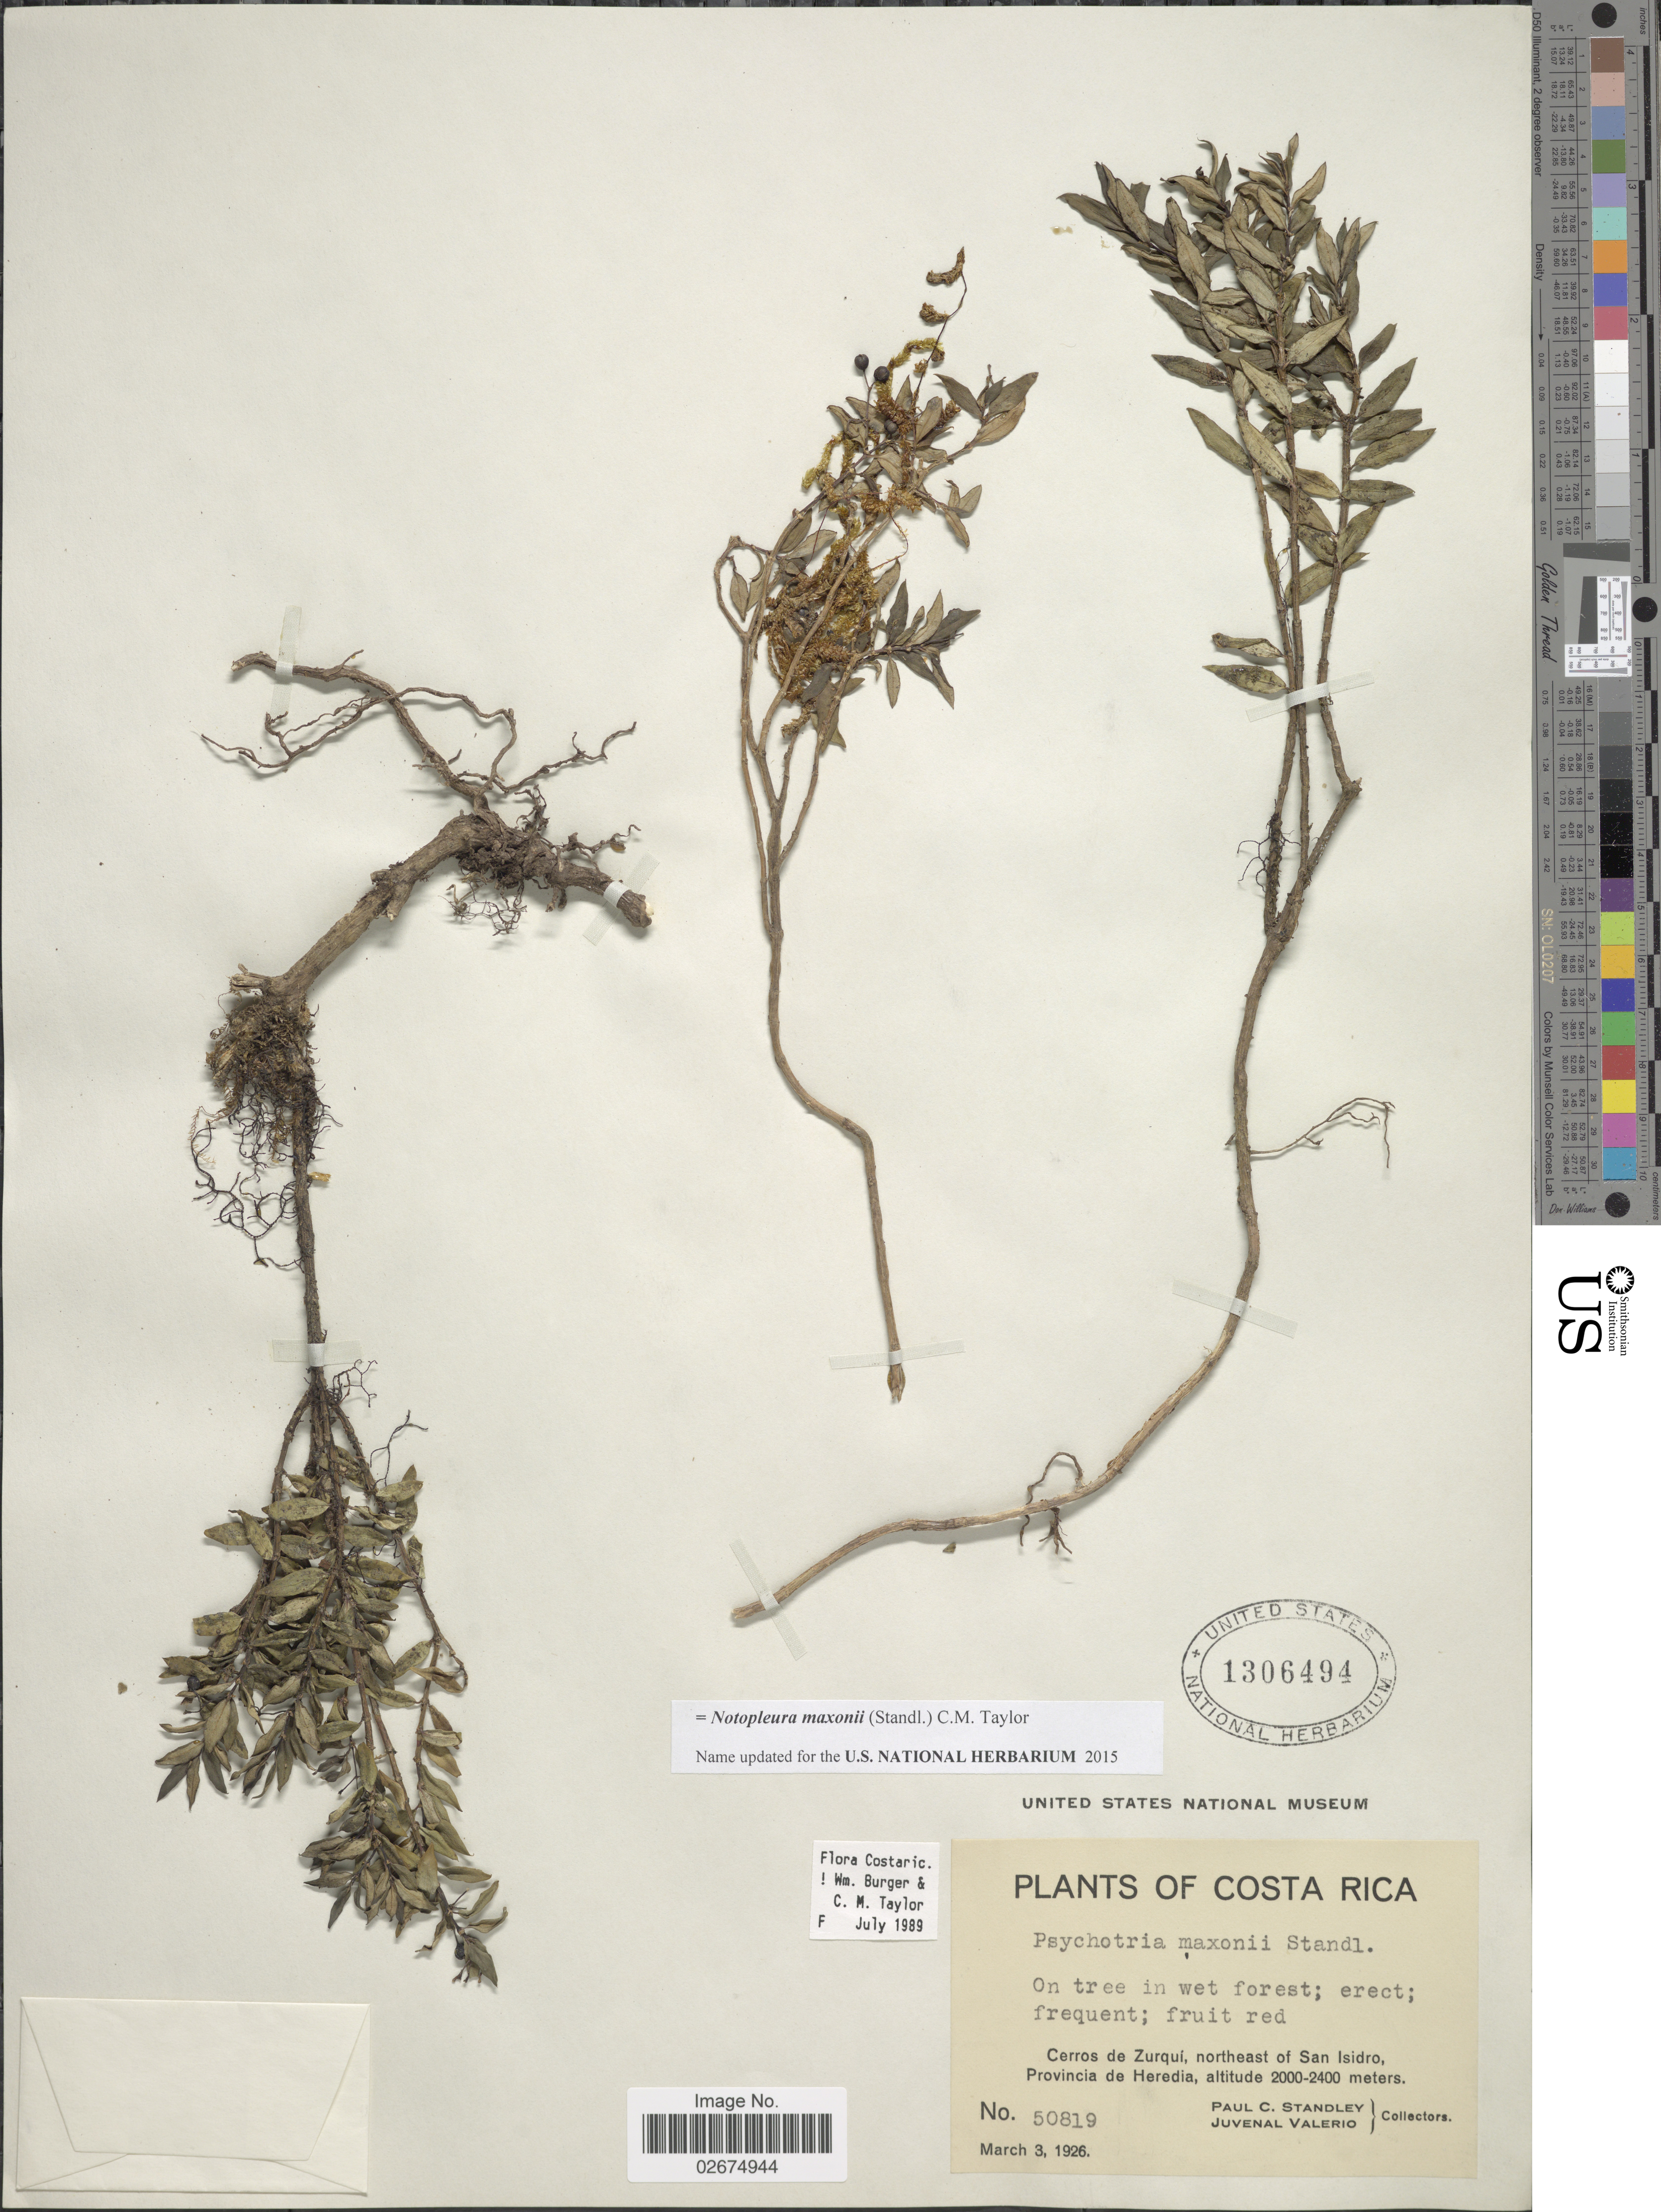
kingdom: Plantae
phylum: Tracheophyta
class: Magnoliopsida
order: Gentianales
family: Rubiaceae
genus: Notopleura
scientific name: Notopleura maxonii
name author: (Standl.) C.M. Taylor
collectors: P. C. Standley & J. Valerio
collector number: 50819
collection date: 1926-03-03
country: Costa Rica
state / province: Heredia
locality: Cerros de Zurqui, northeast of San Isidro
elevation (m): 2000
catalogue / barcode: US 1306494